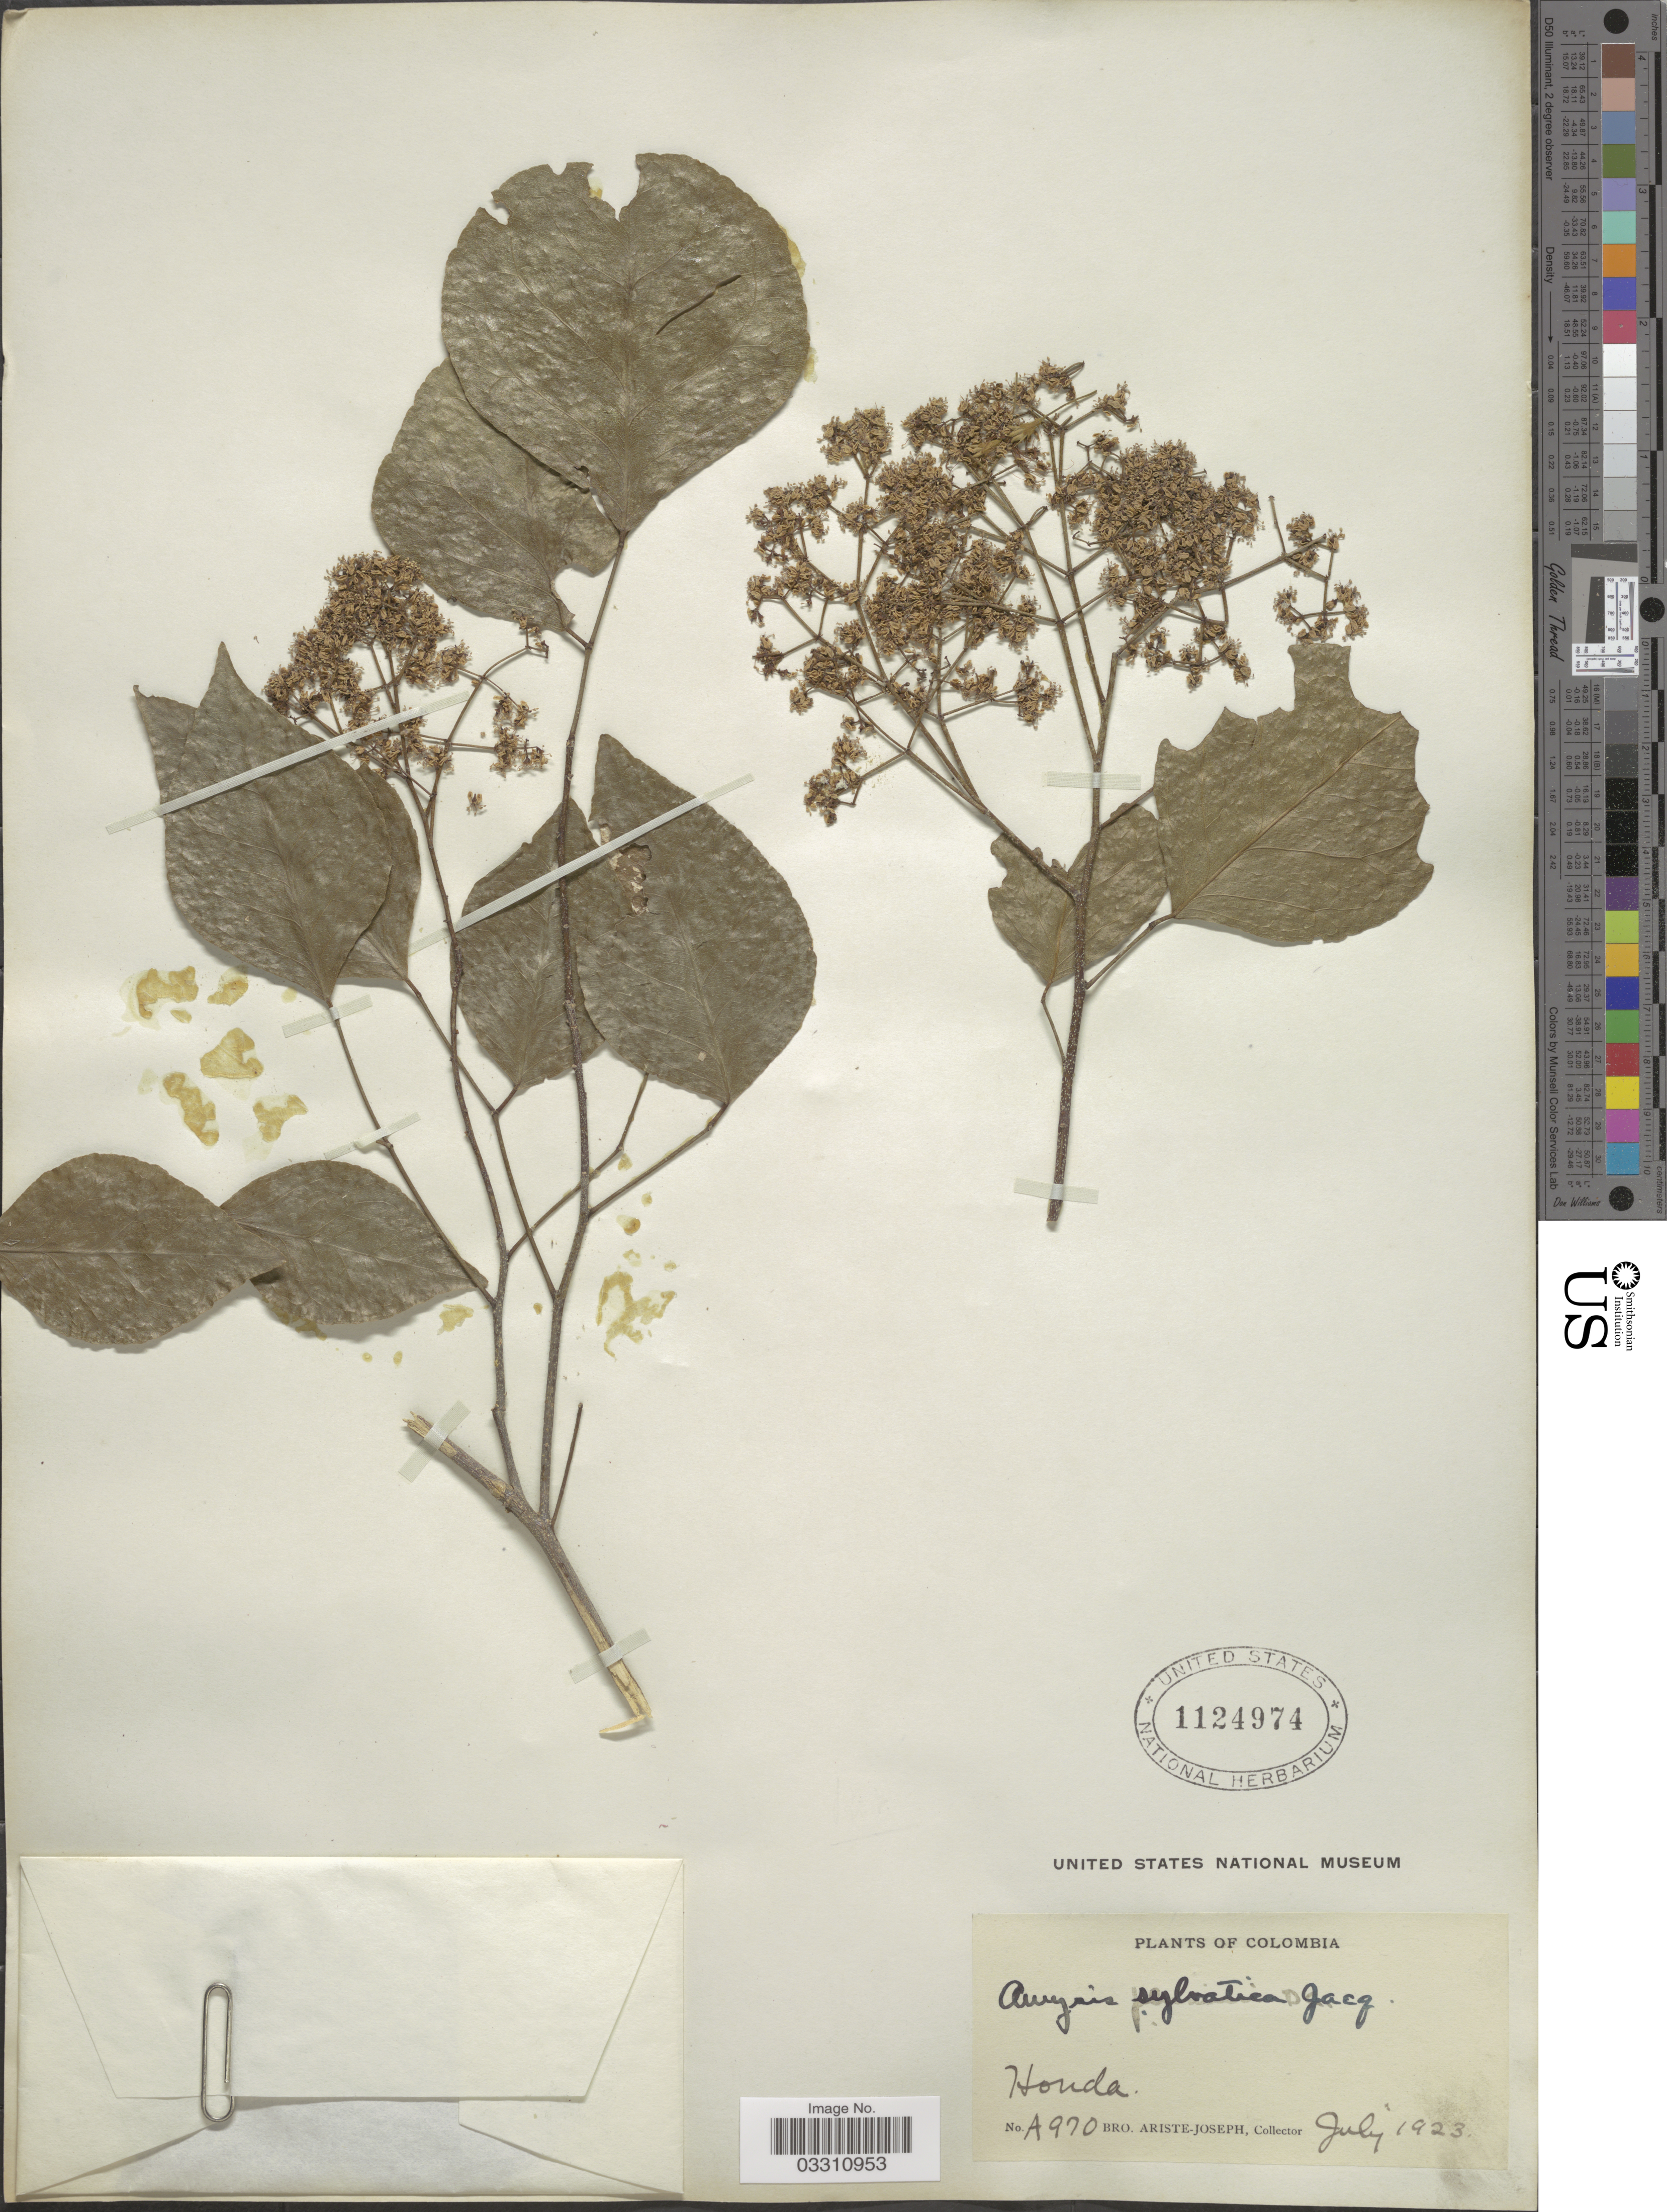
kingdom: Plantae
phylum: Tracheophyta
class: Magnoliopsida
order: Sapindales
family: Rutaceae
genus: Amyris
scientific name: Amyris sylvatica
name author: Jacq.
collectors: Bro. Ariste-Joseph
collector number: A970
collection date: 1923-07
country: Colombia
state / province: Tolima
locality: Honda.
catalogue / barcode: US 1124974